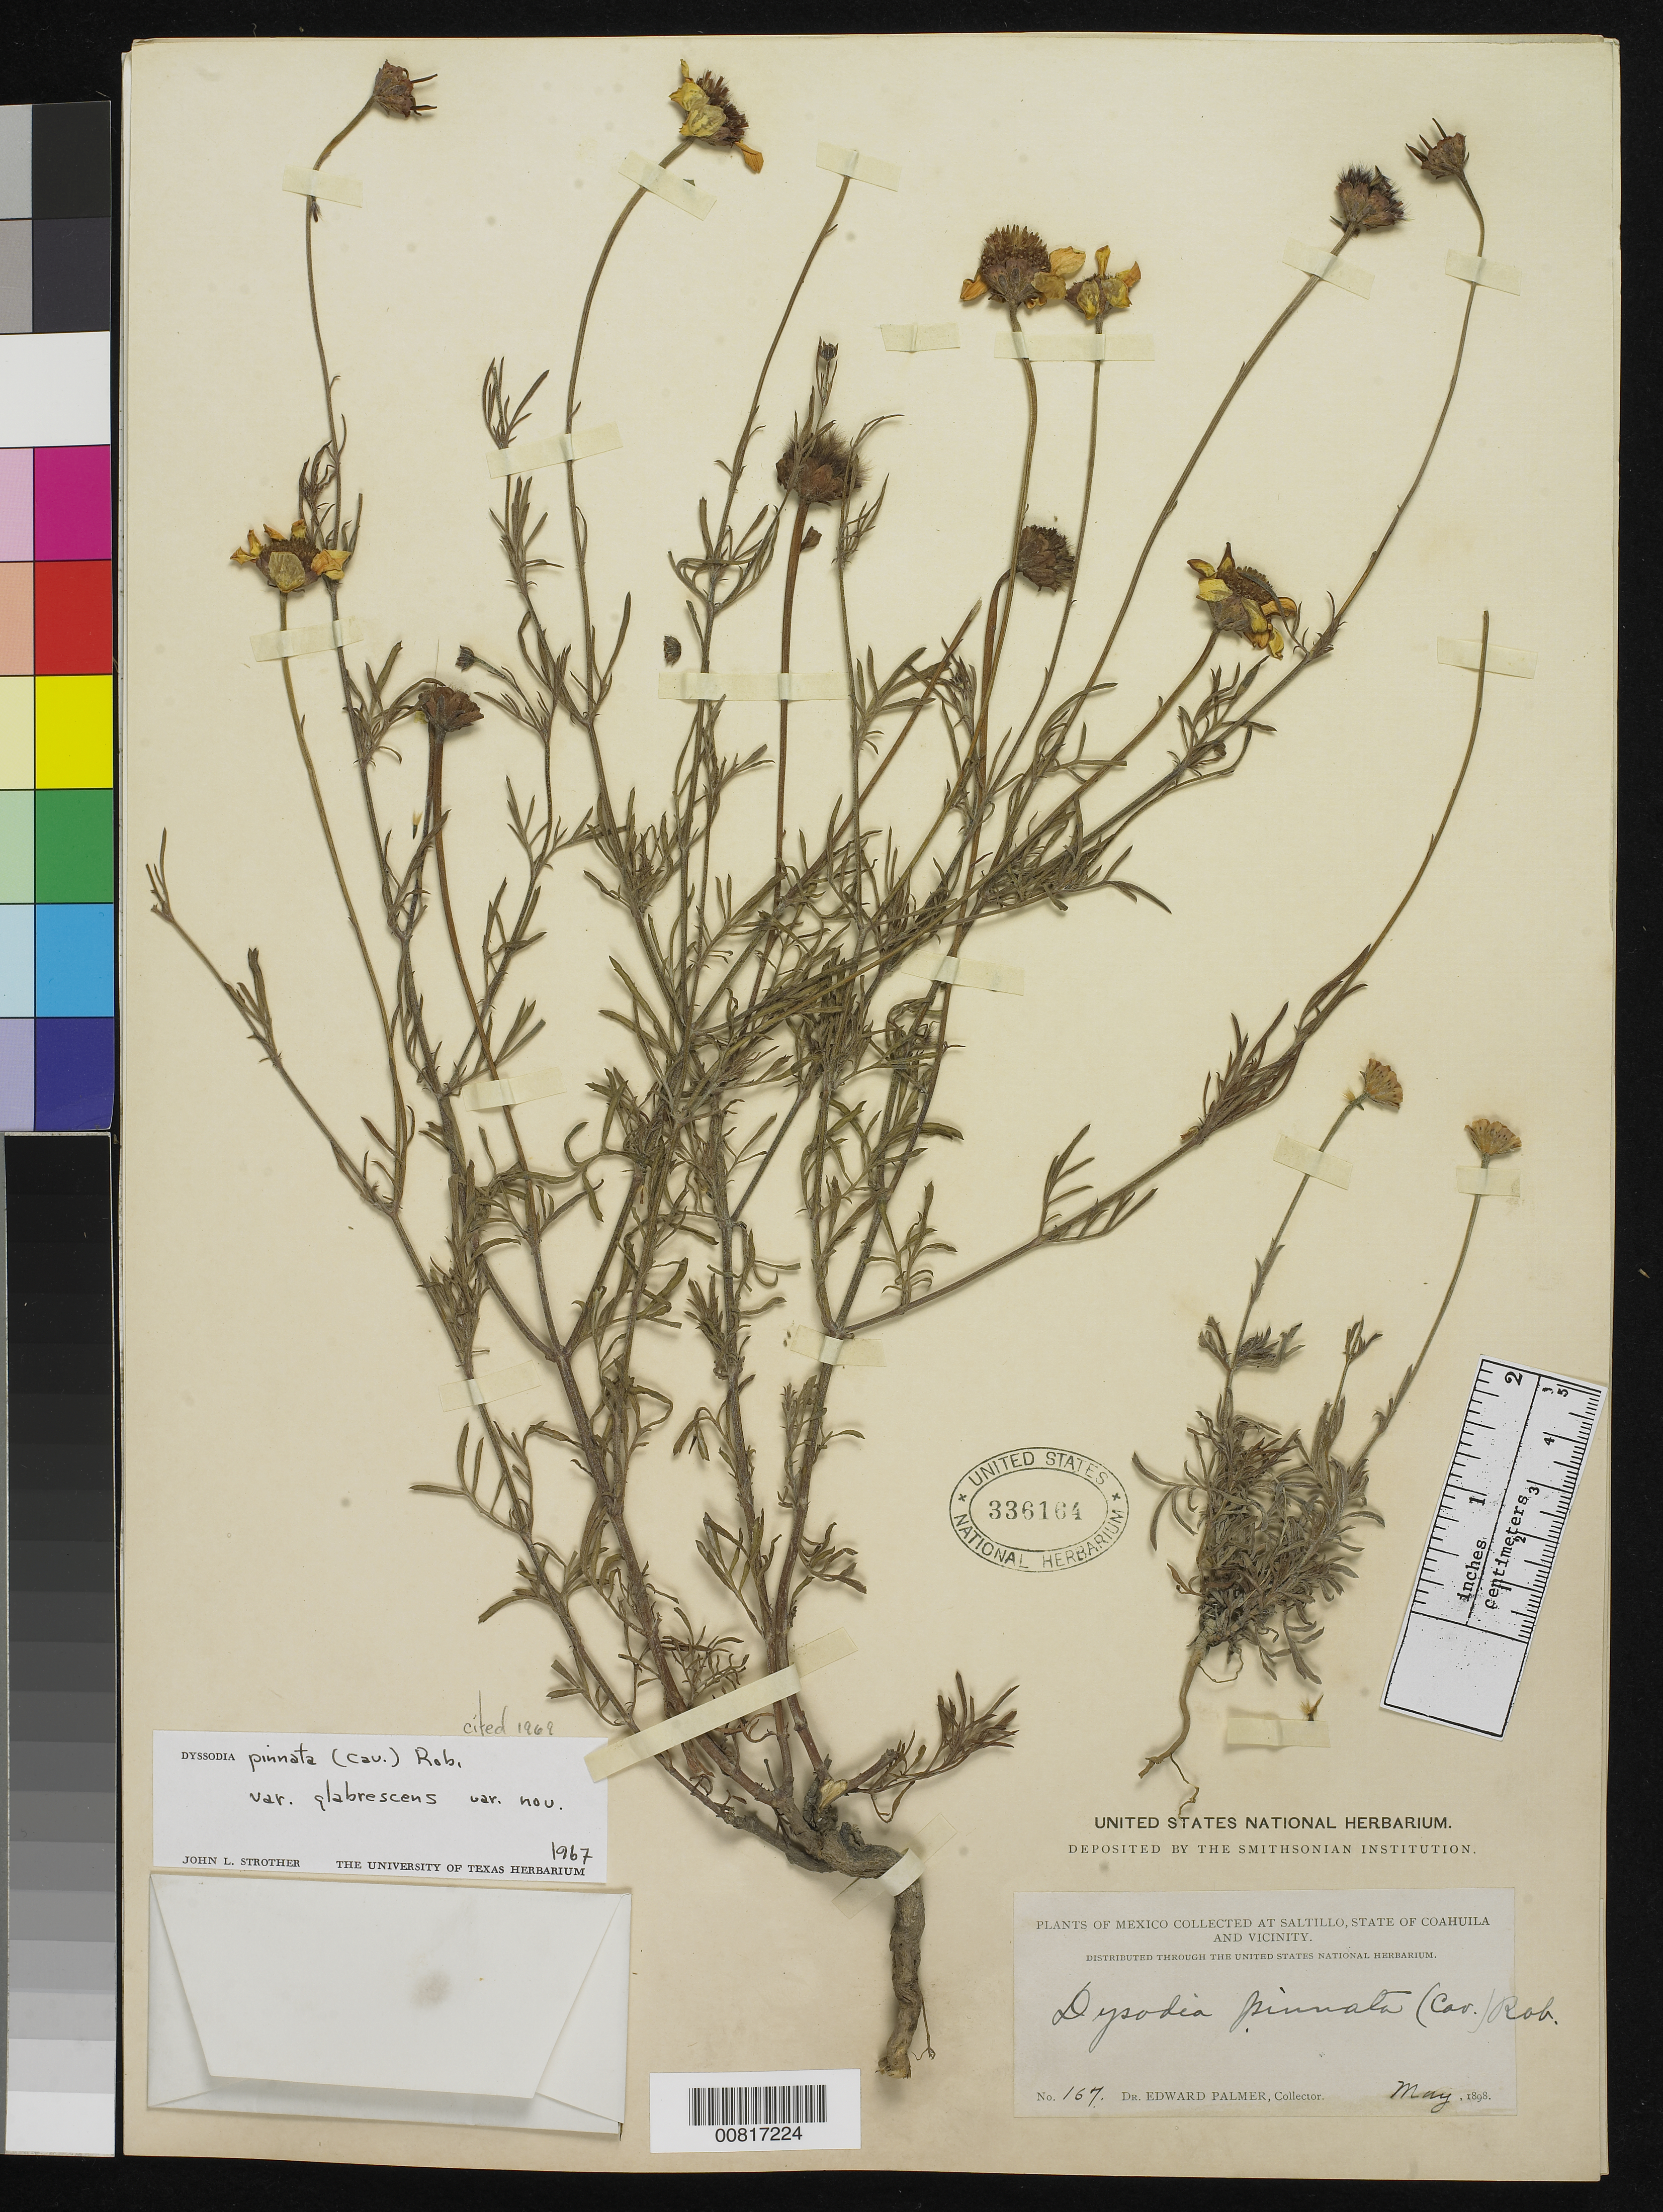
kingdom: Plantae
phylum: Tracheophyta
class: Magnoliopsida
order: Asterales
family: Asteraceae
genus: Dyssodia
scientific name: Dyssodia pinnata var. glabrescens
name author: Strother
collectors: E. Palmer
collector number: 167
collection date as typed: May 1898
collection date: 1898-05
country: Mexico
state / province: Coahuila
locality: Saltillo, Coahuila and vicinity.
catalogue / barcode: US 336164